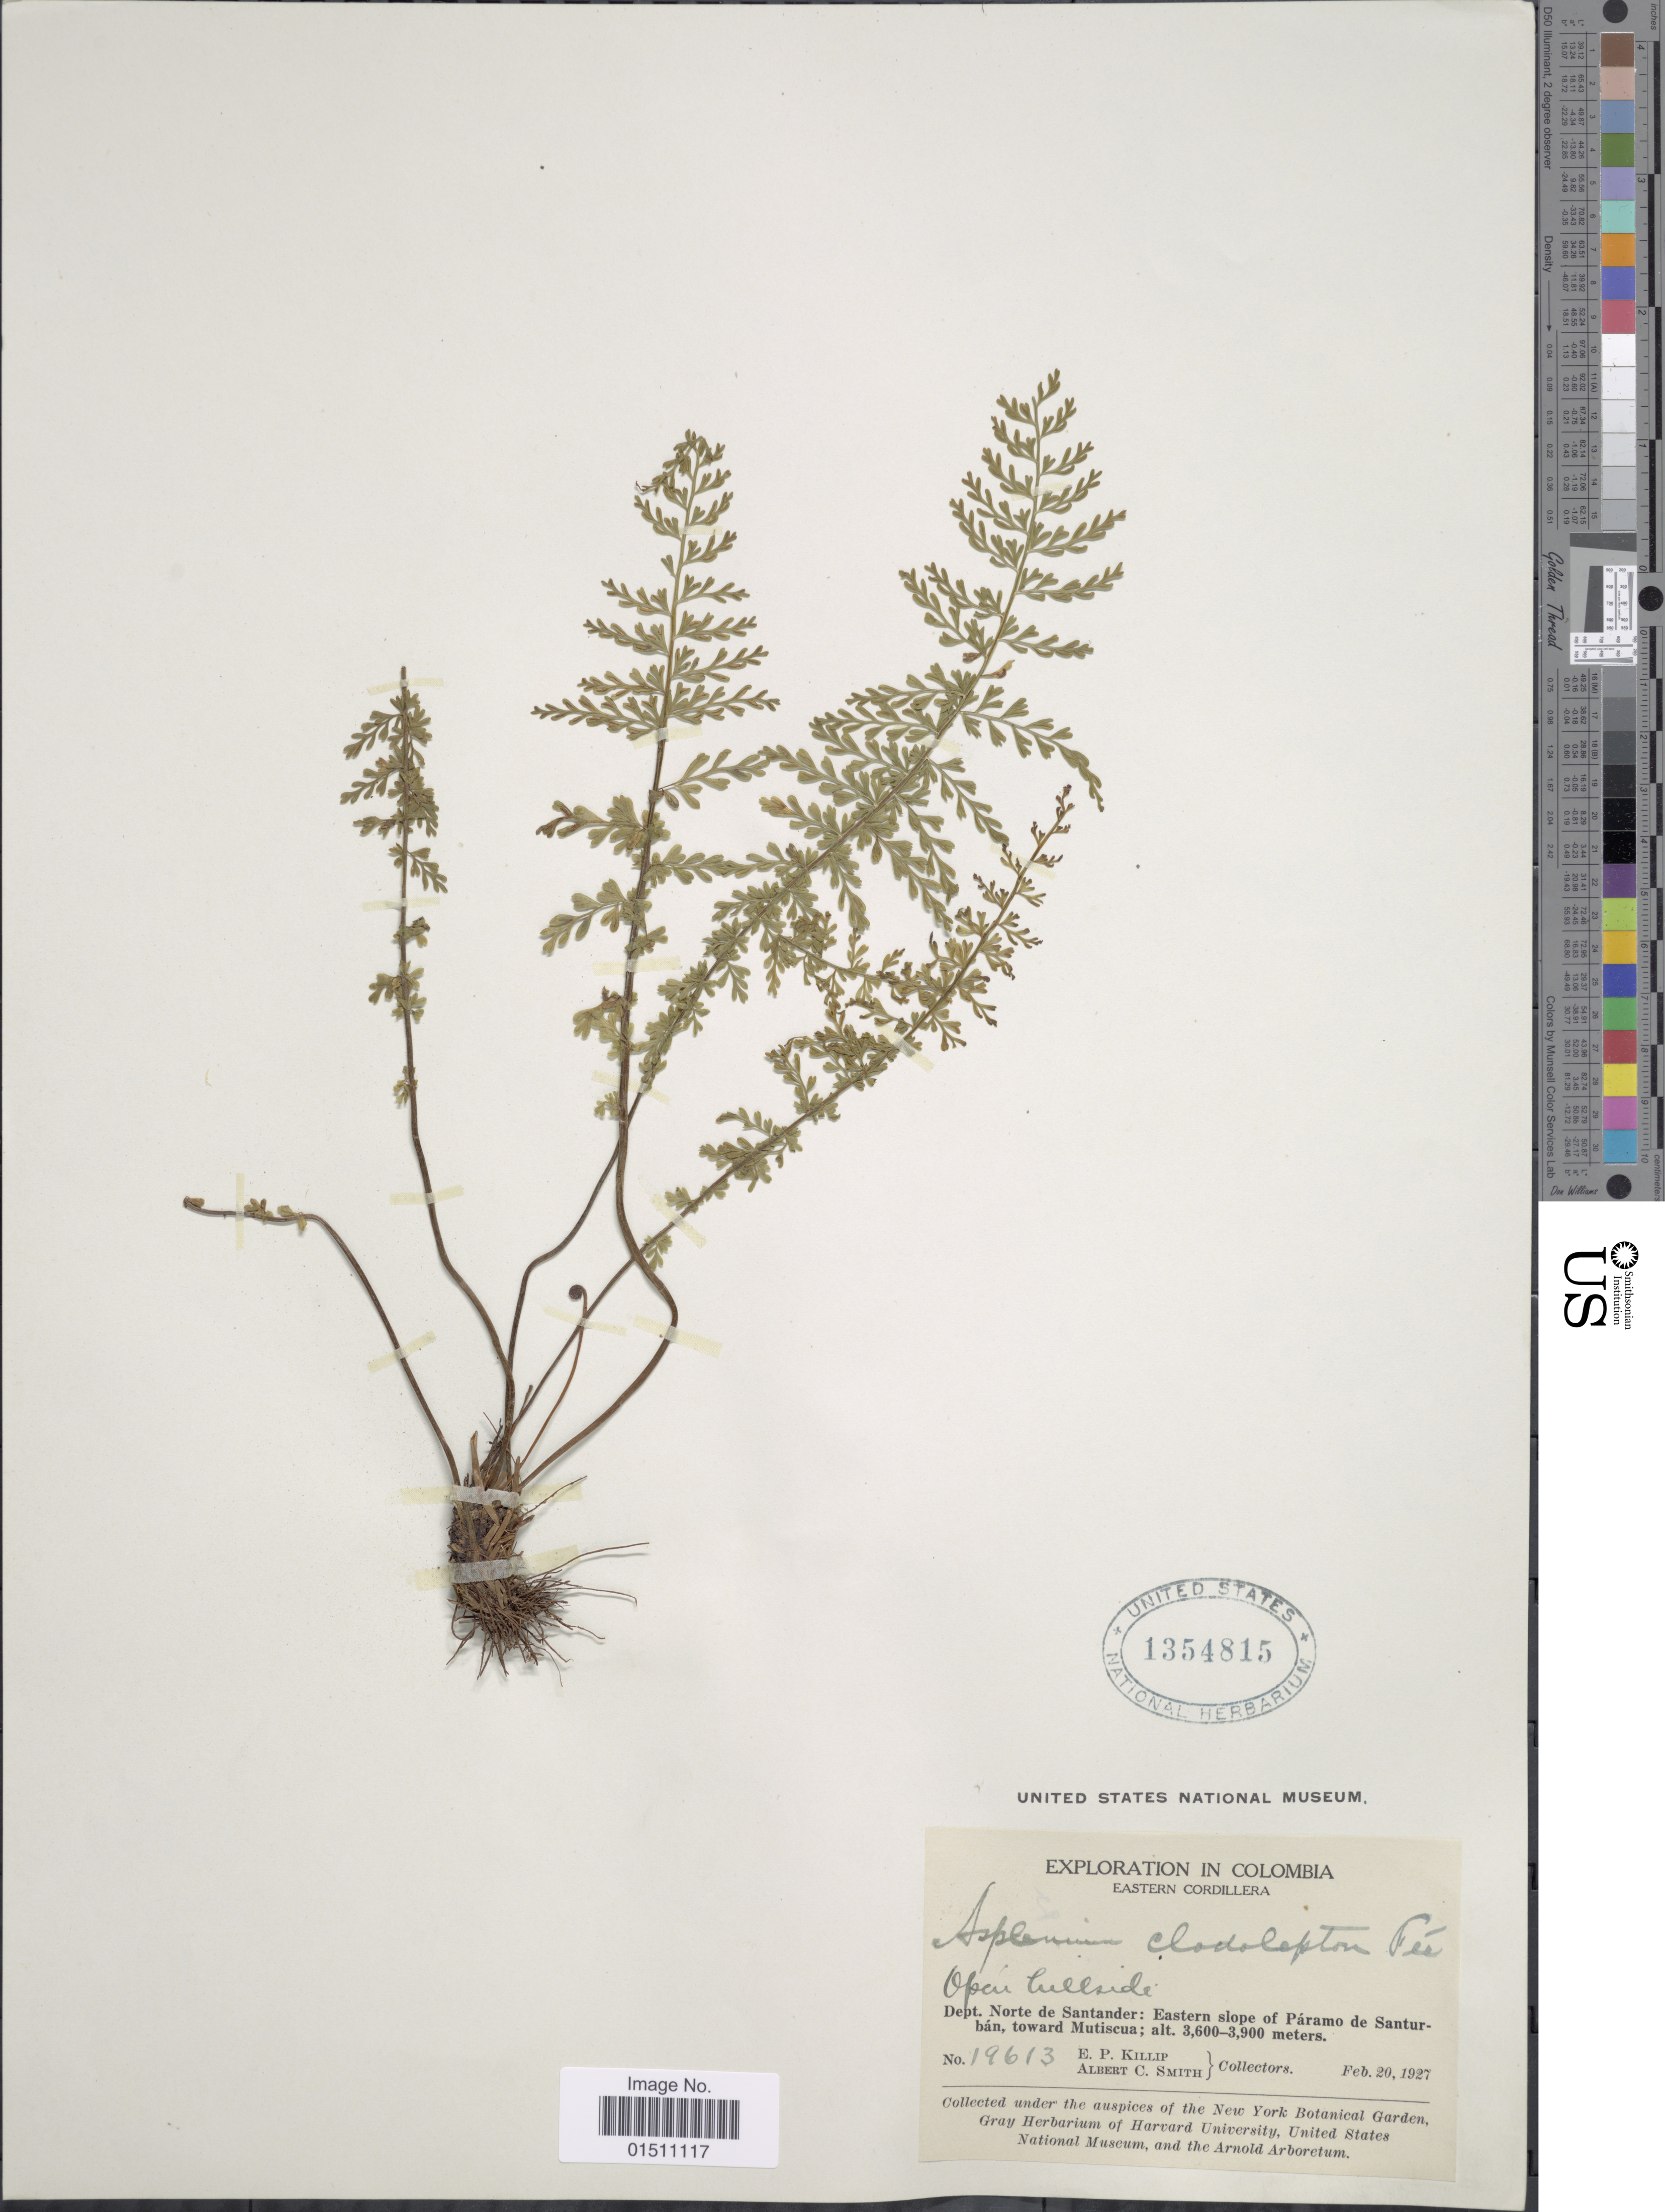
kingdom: Plantae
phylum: Tracheophyta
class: Polypodiopsida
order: Polypodiales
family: Aspleniaceae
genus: Asplenium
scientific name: Asplenium haenkeanum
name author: (C. Presl) Hieron.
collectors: E. P. Killip & A. C. Smith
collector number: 19163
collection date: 1927-02-20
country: Colombia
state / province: Norte de Santander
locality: Colombia, Eastern Cordillera, Dept. Norte de Santander: Eastern slope of Páramo de Santurbán, toward Mutiscua.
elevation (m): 3600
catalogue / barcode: US 1354815